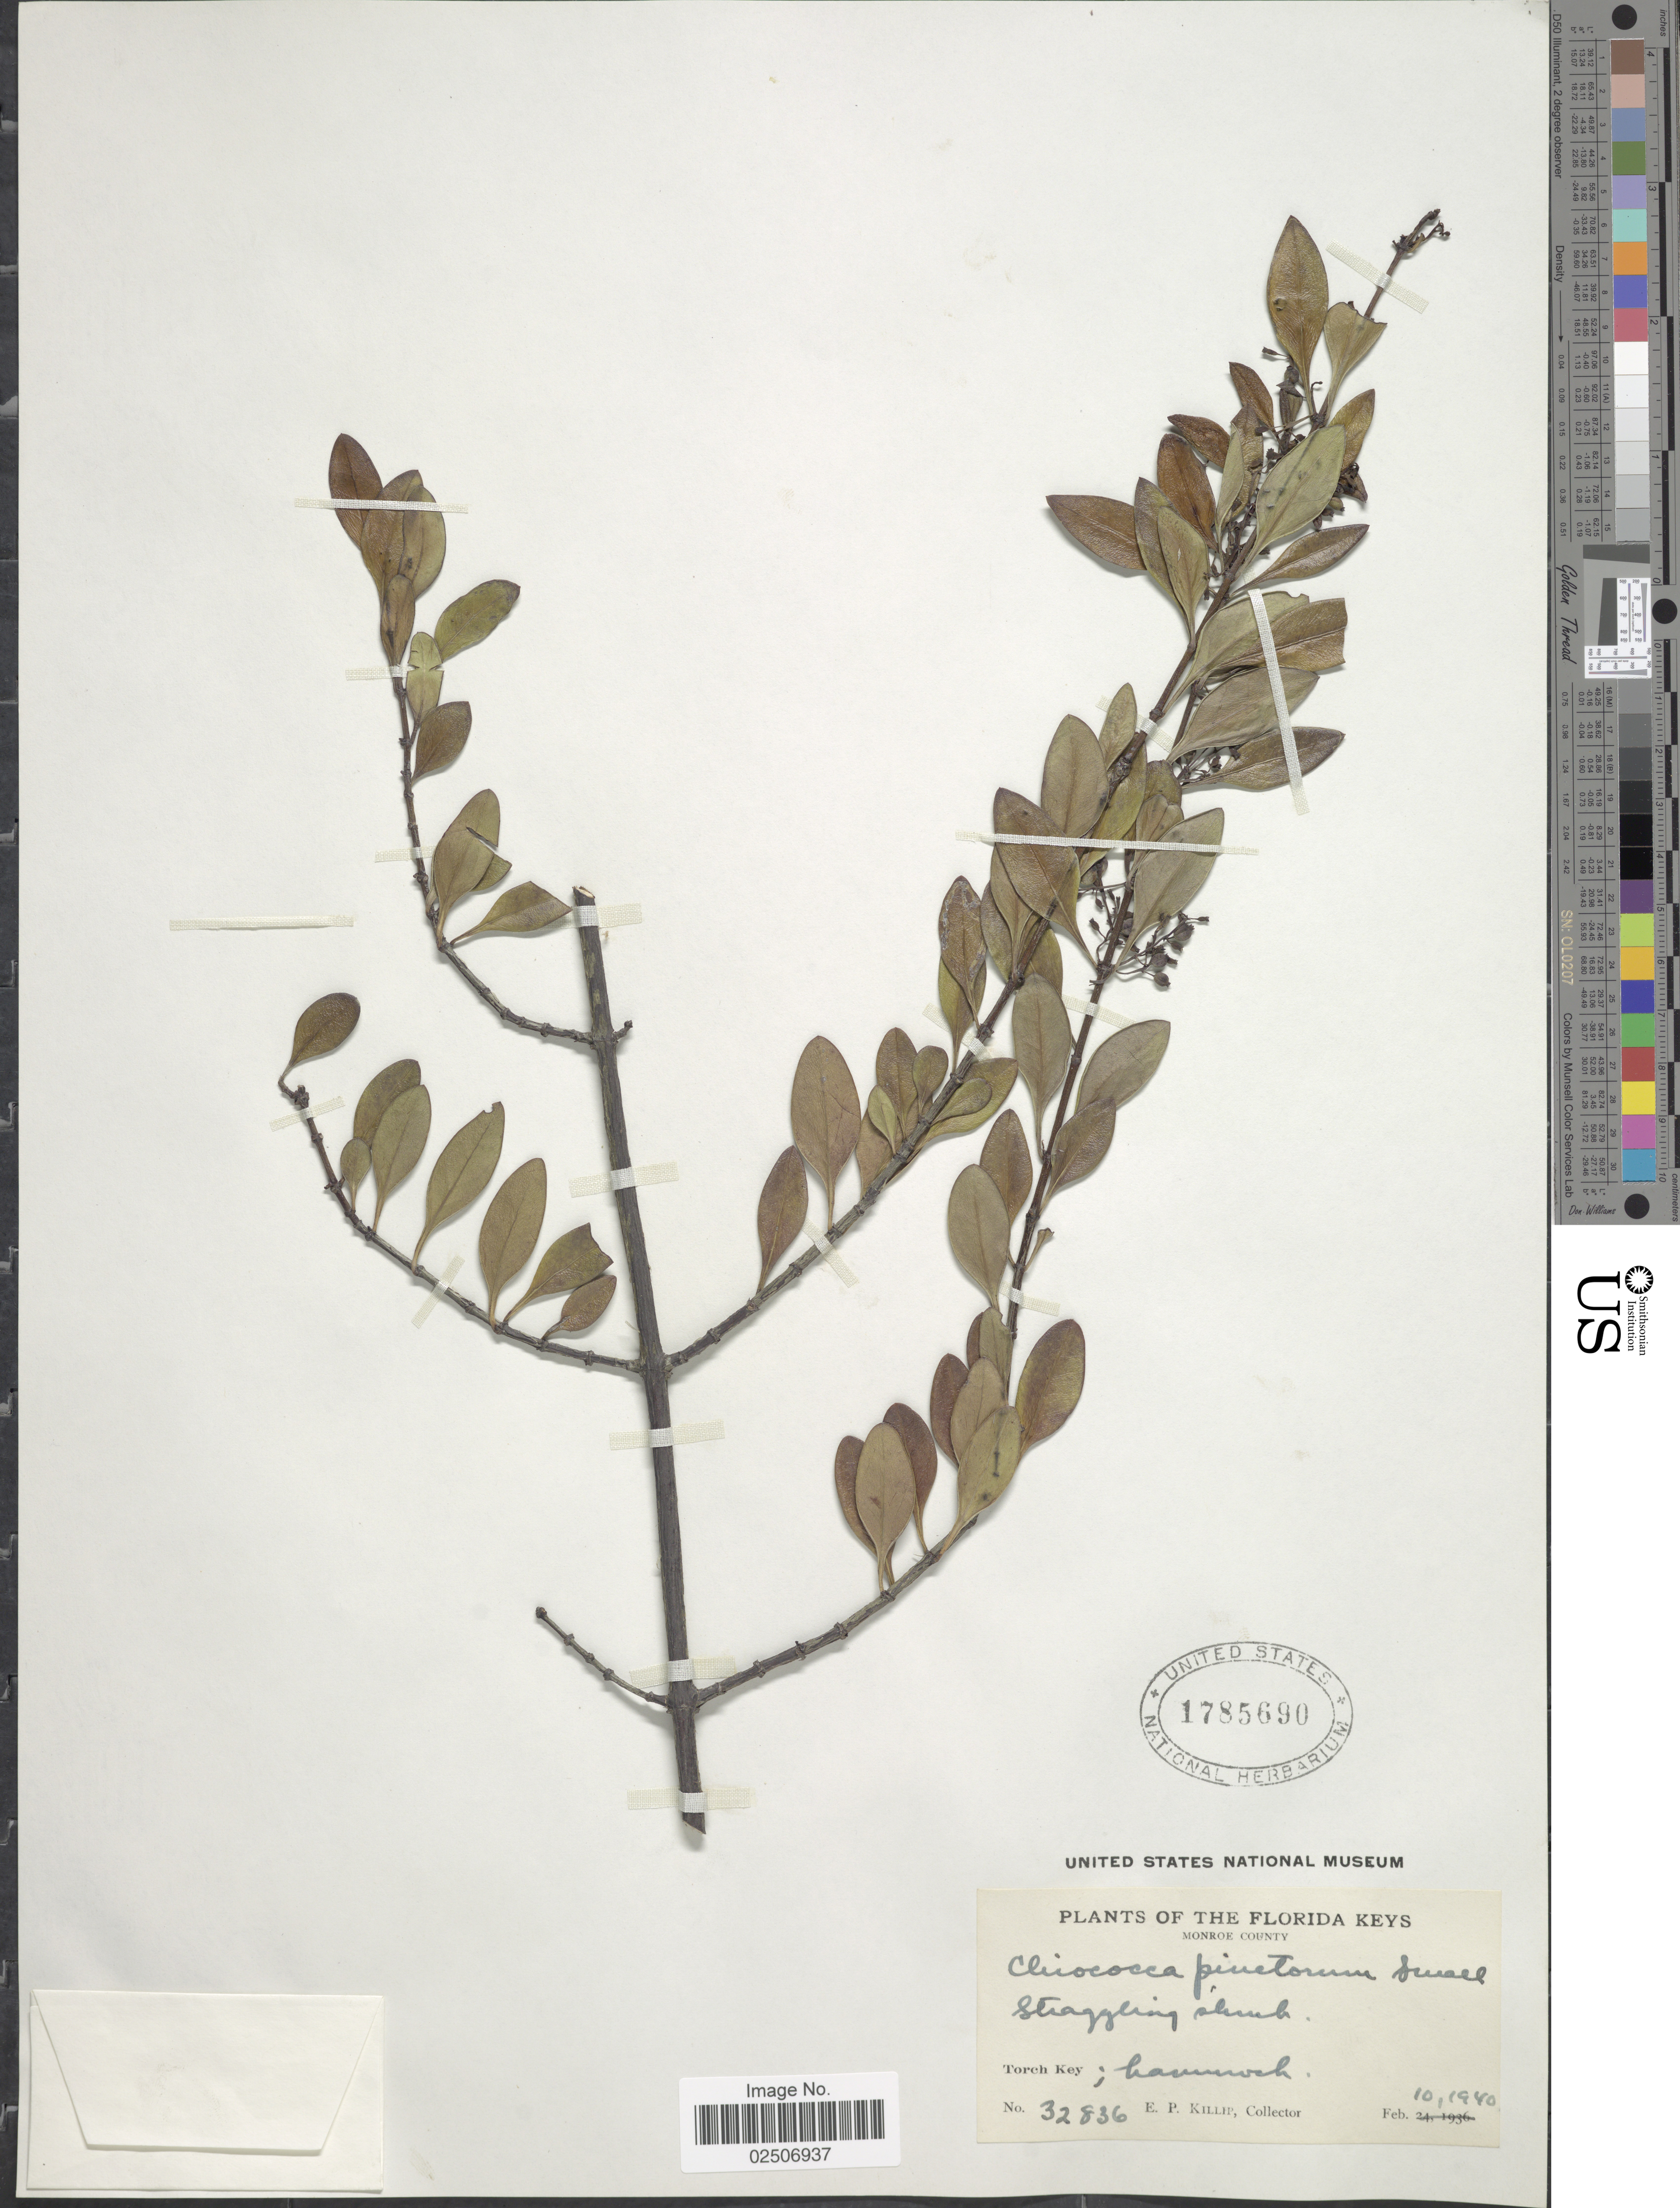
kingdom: Plantae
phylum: Tracheophyta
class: Magnoliopsida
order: Gentianales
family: Rubiaceae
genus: Chiococca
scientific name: Chiococca pinetorum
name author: Britton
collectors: E. P. Killip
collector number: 32836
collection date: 1940-02-10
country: United States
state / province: Florida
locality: Florida Keys, Monroe County, Torch Key; hammock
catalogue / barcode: US 1785690